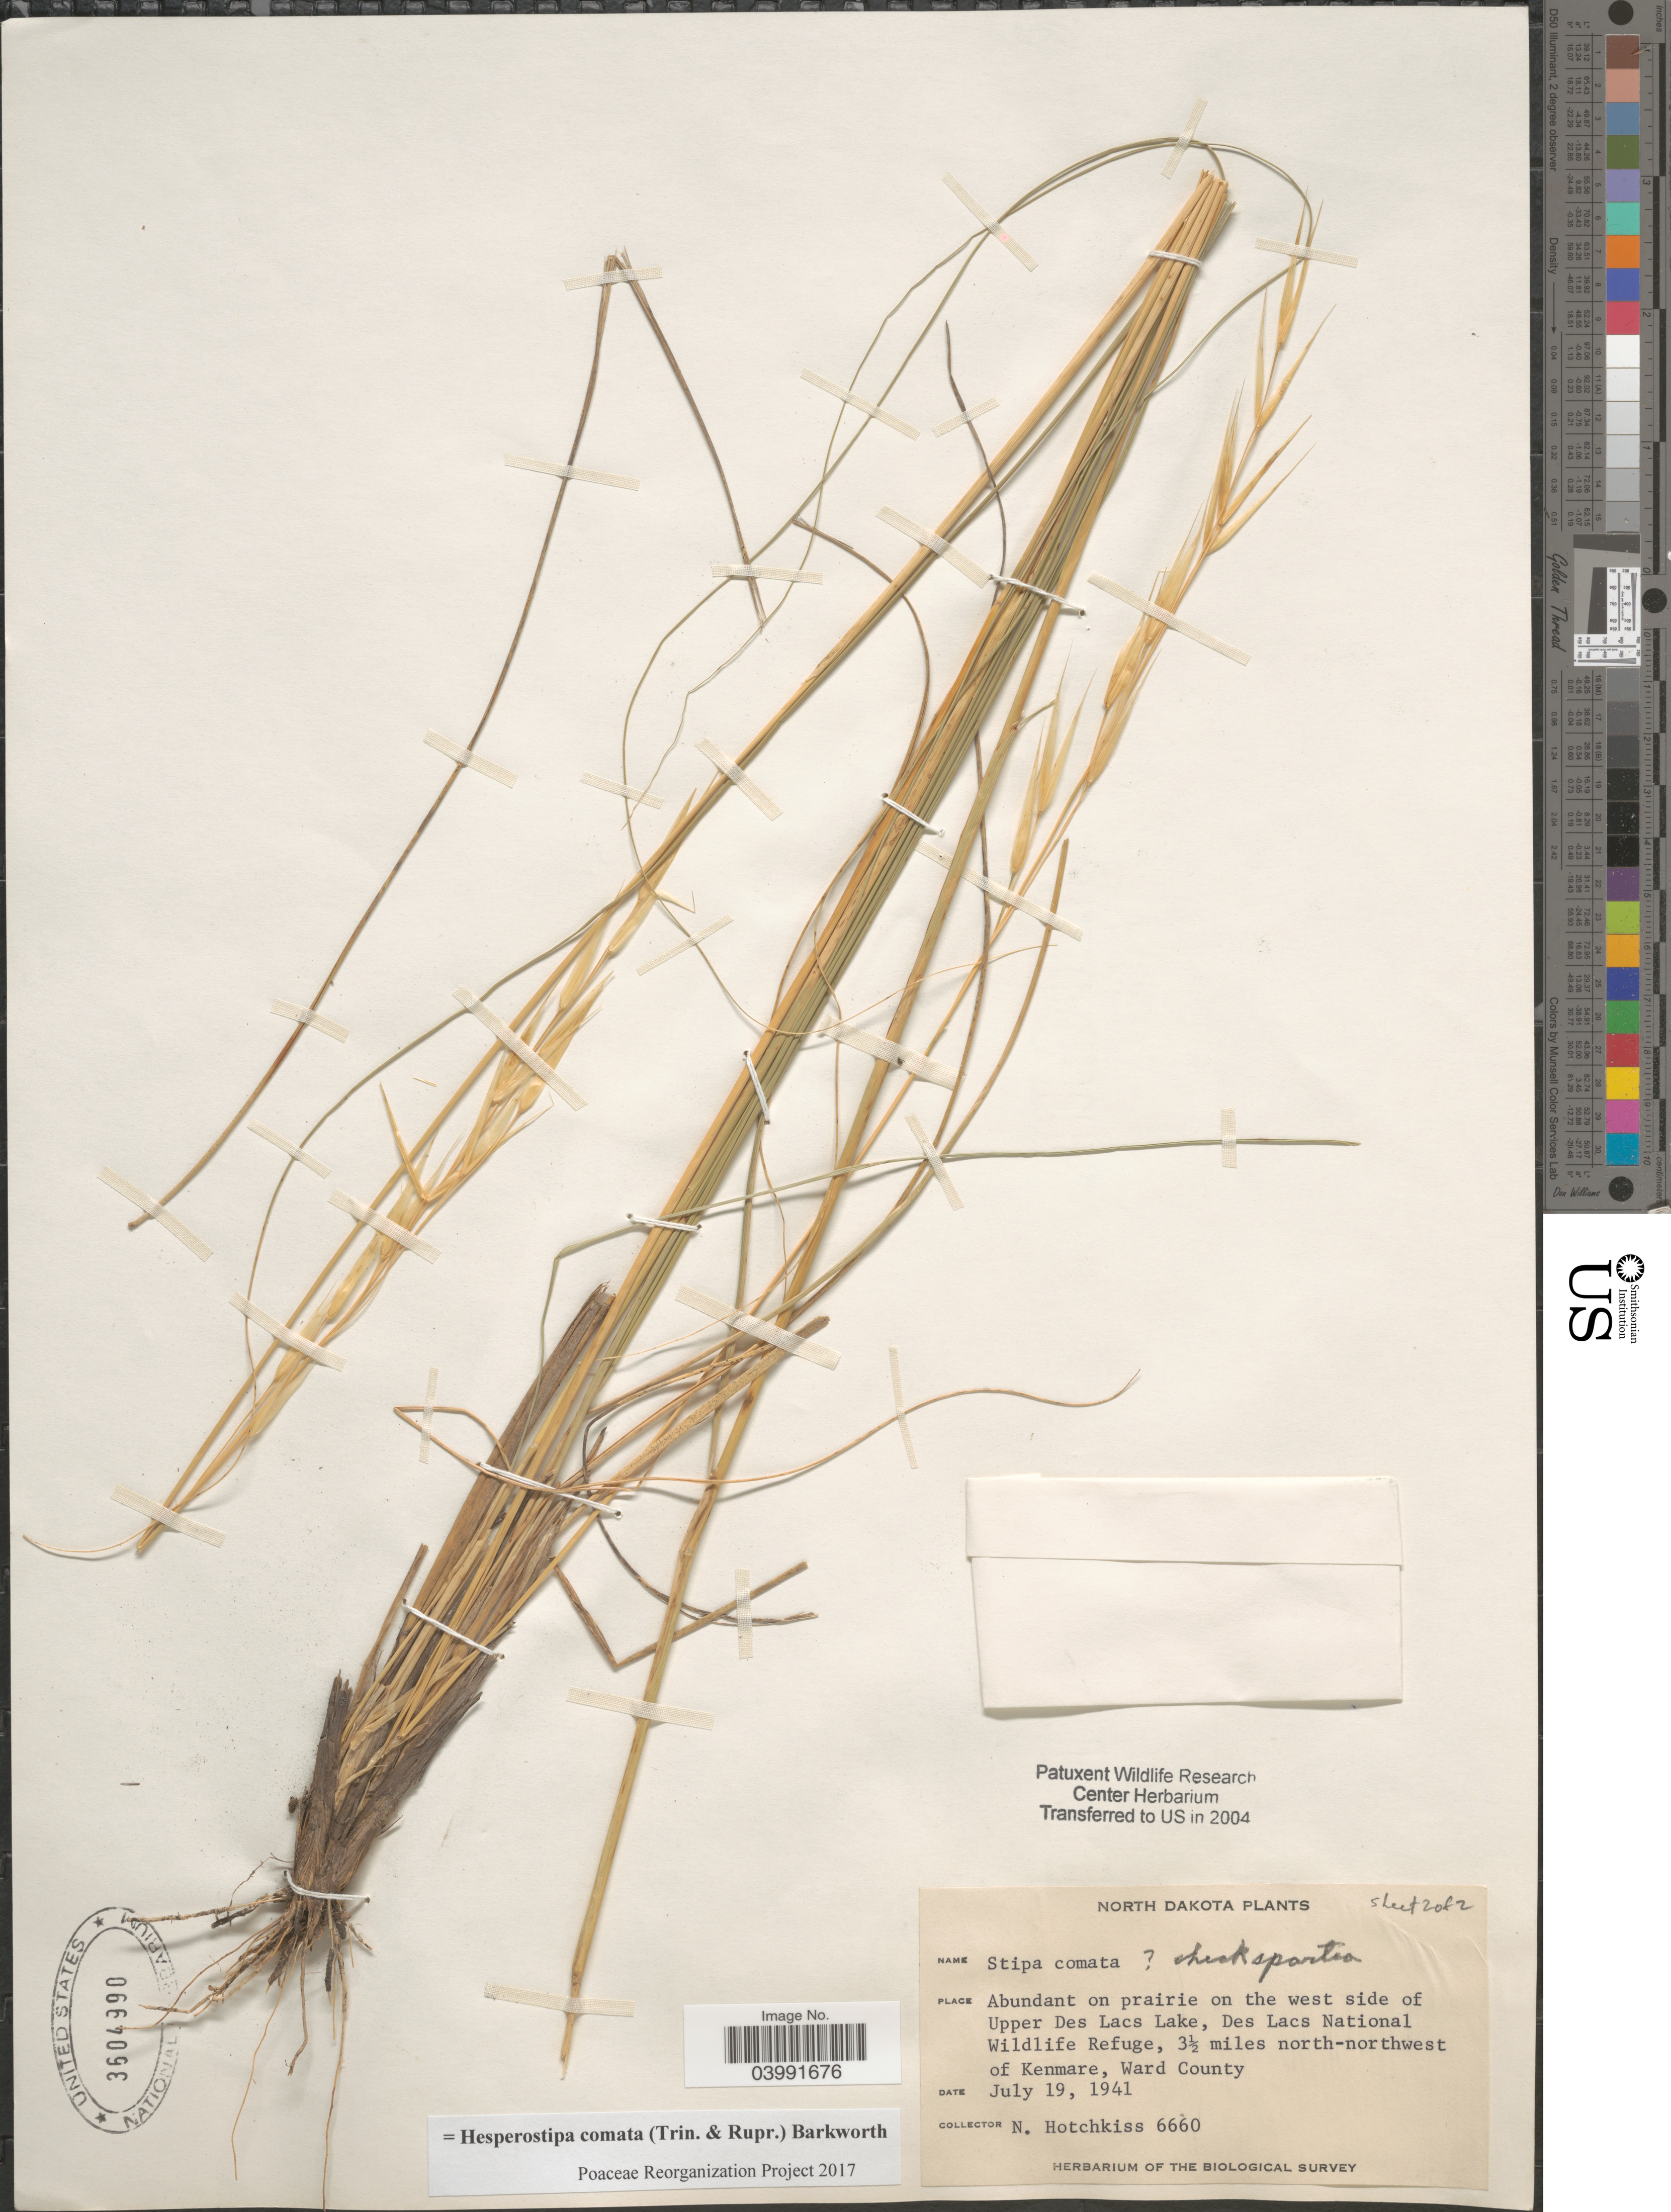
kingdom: Plantae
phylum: Tracheophyta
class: Liliopsida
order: Poales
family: Poaceae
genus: Hesperostipa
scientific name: Hesperostipa comata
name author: (Trin. & Rupr.) Barkworth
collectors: N. Hotchkiss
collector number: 6660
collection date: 1941-07-19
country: United States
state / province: North Dakota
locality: On the west side of Upper Des Lacs Lake, Des Lacs National Wildlife Refuge, 3½ miles north-northwest of Kenmare, Ward County.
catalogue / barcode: US 3604990